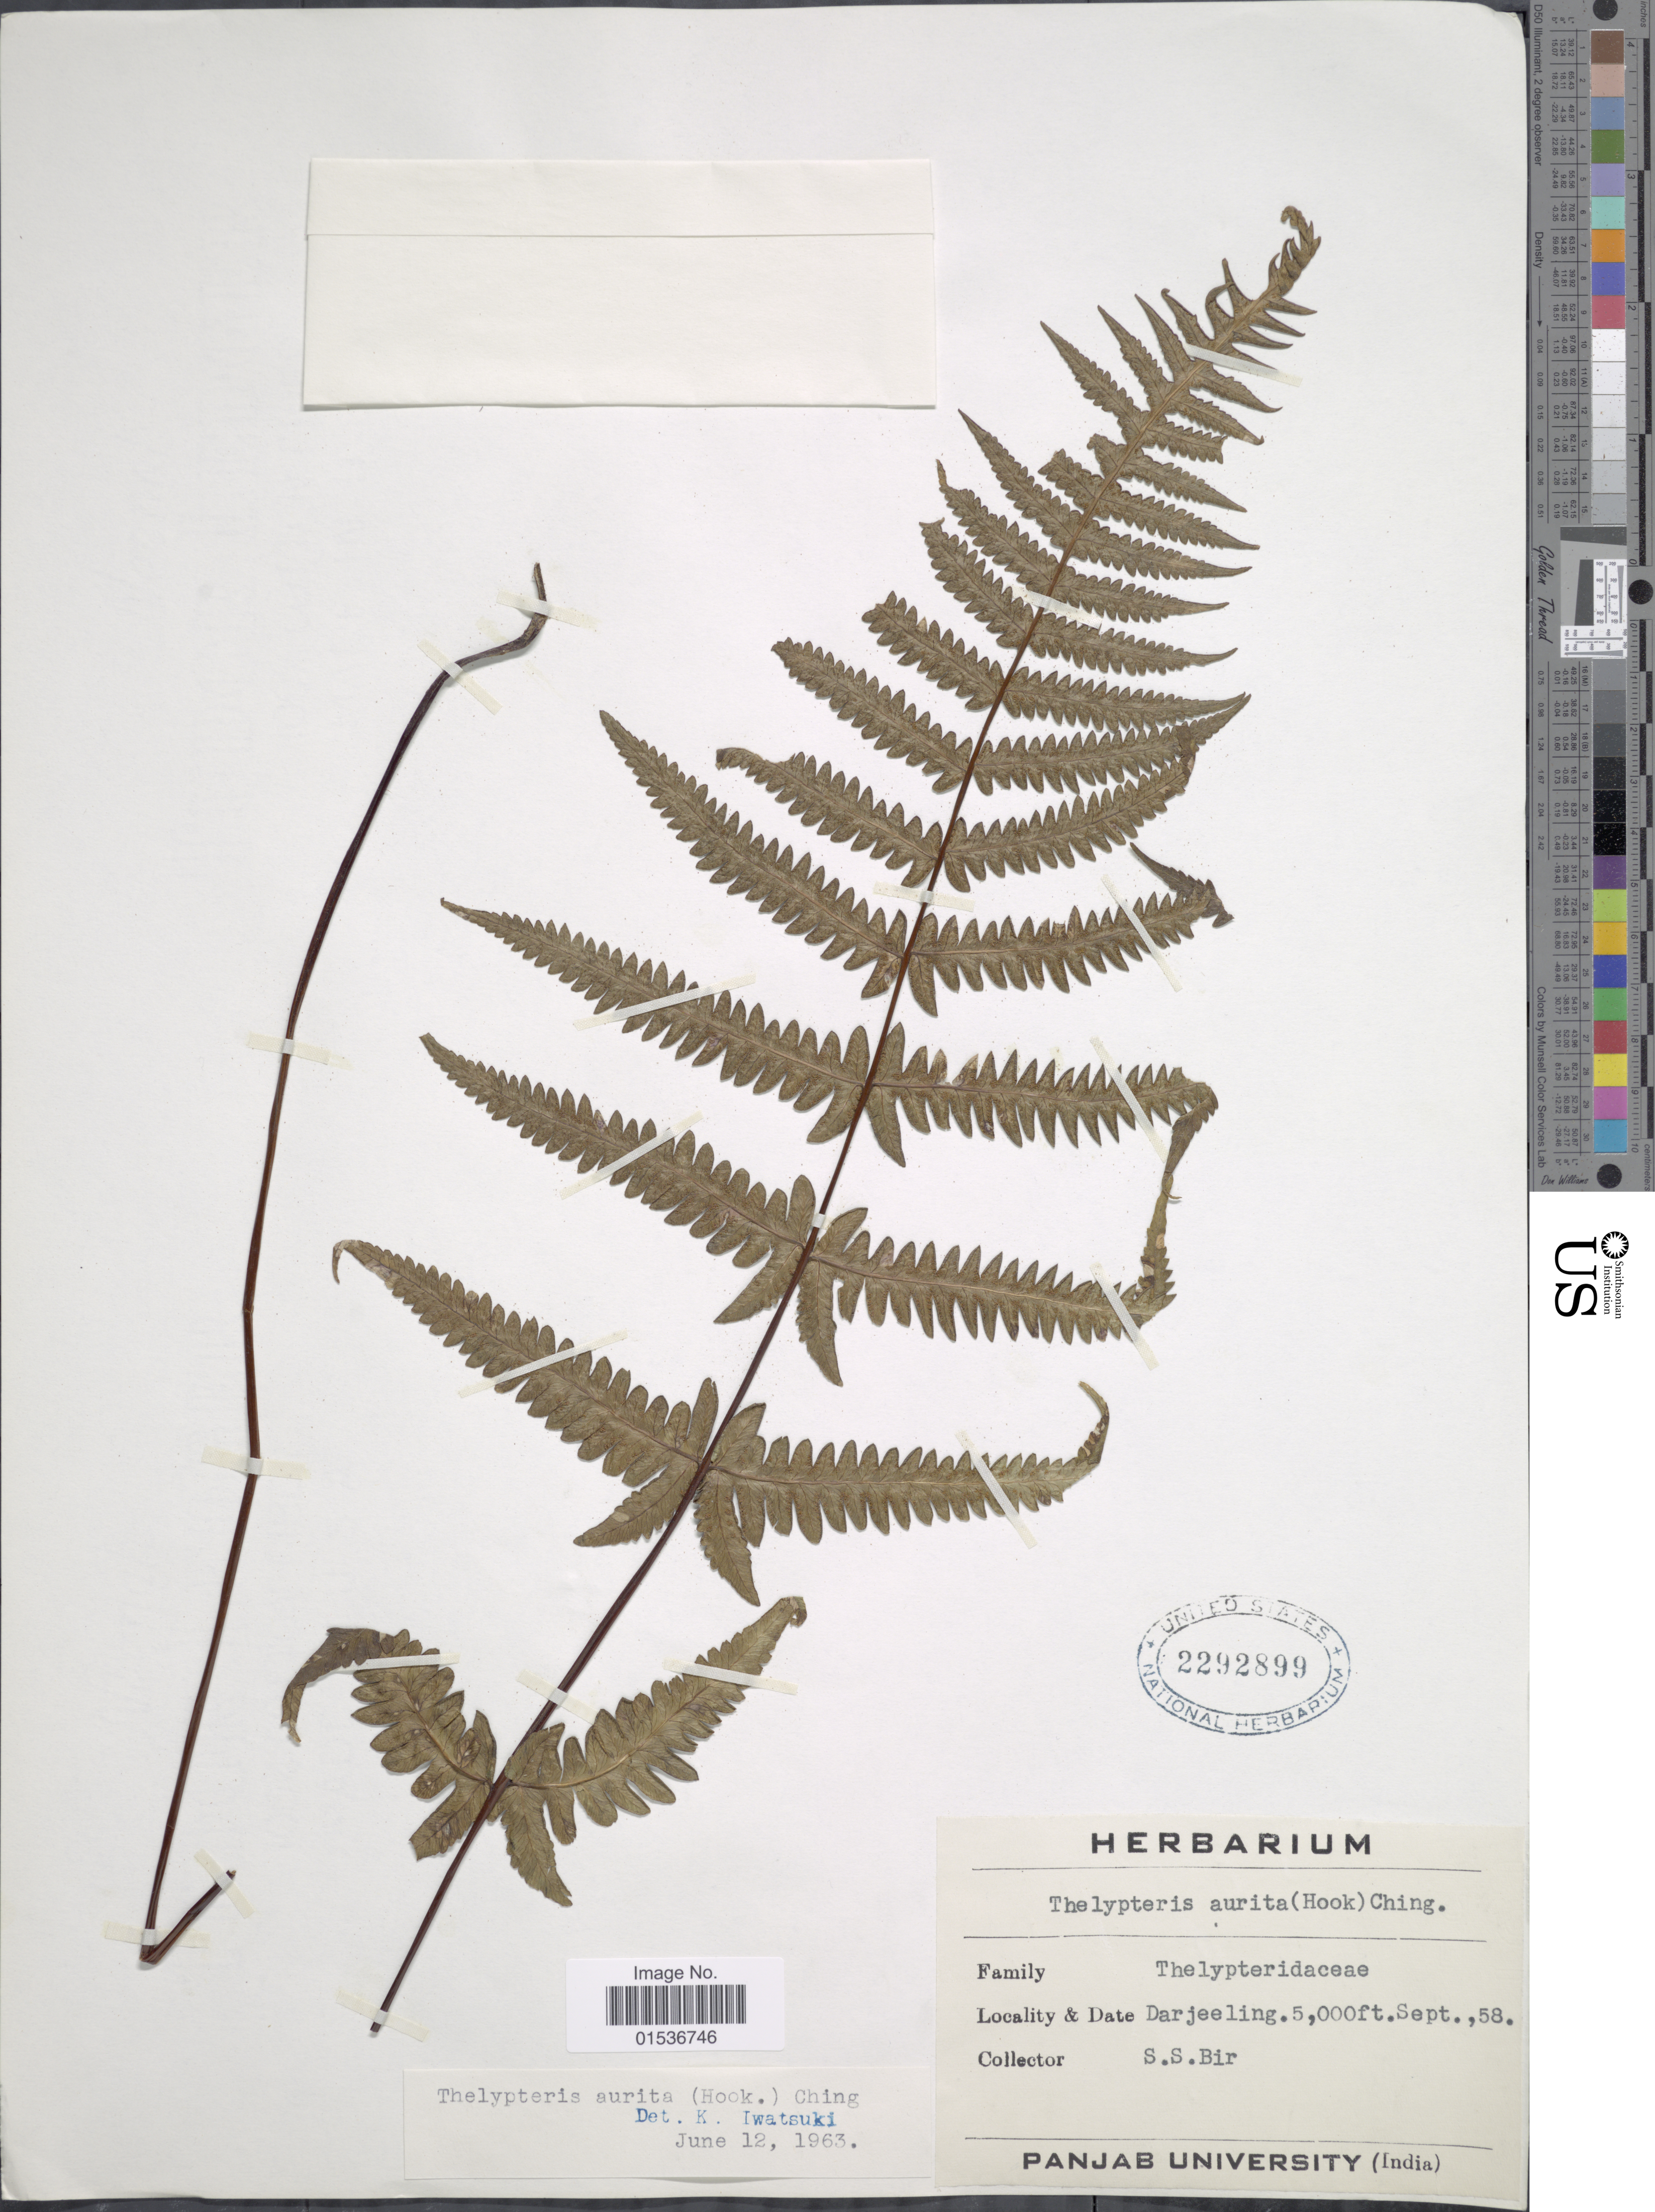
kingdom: Plantae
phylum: Tracheophyta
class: Polypodiopsida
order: Polypodiales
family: Thelypteridaceae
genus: Pseudophegopteris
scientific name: Pseudophegopteris aurita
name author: (Hook.) Ching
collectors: S. S. Bir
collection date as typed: Transcribed d/m/y: /9/58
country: India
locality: Darjeeling.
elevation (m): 1524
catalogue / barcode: US 2292899